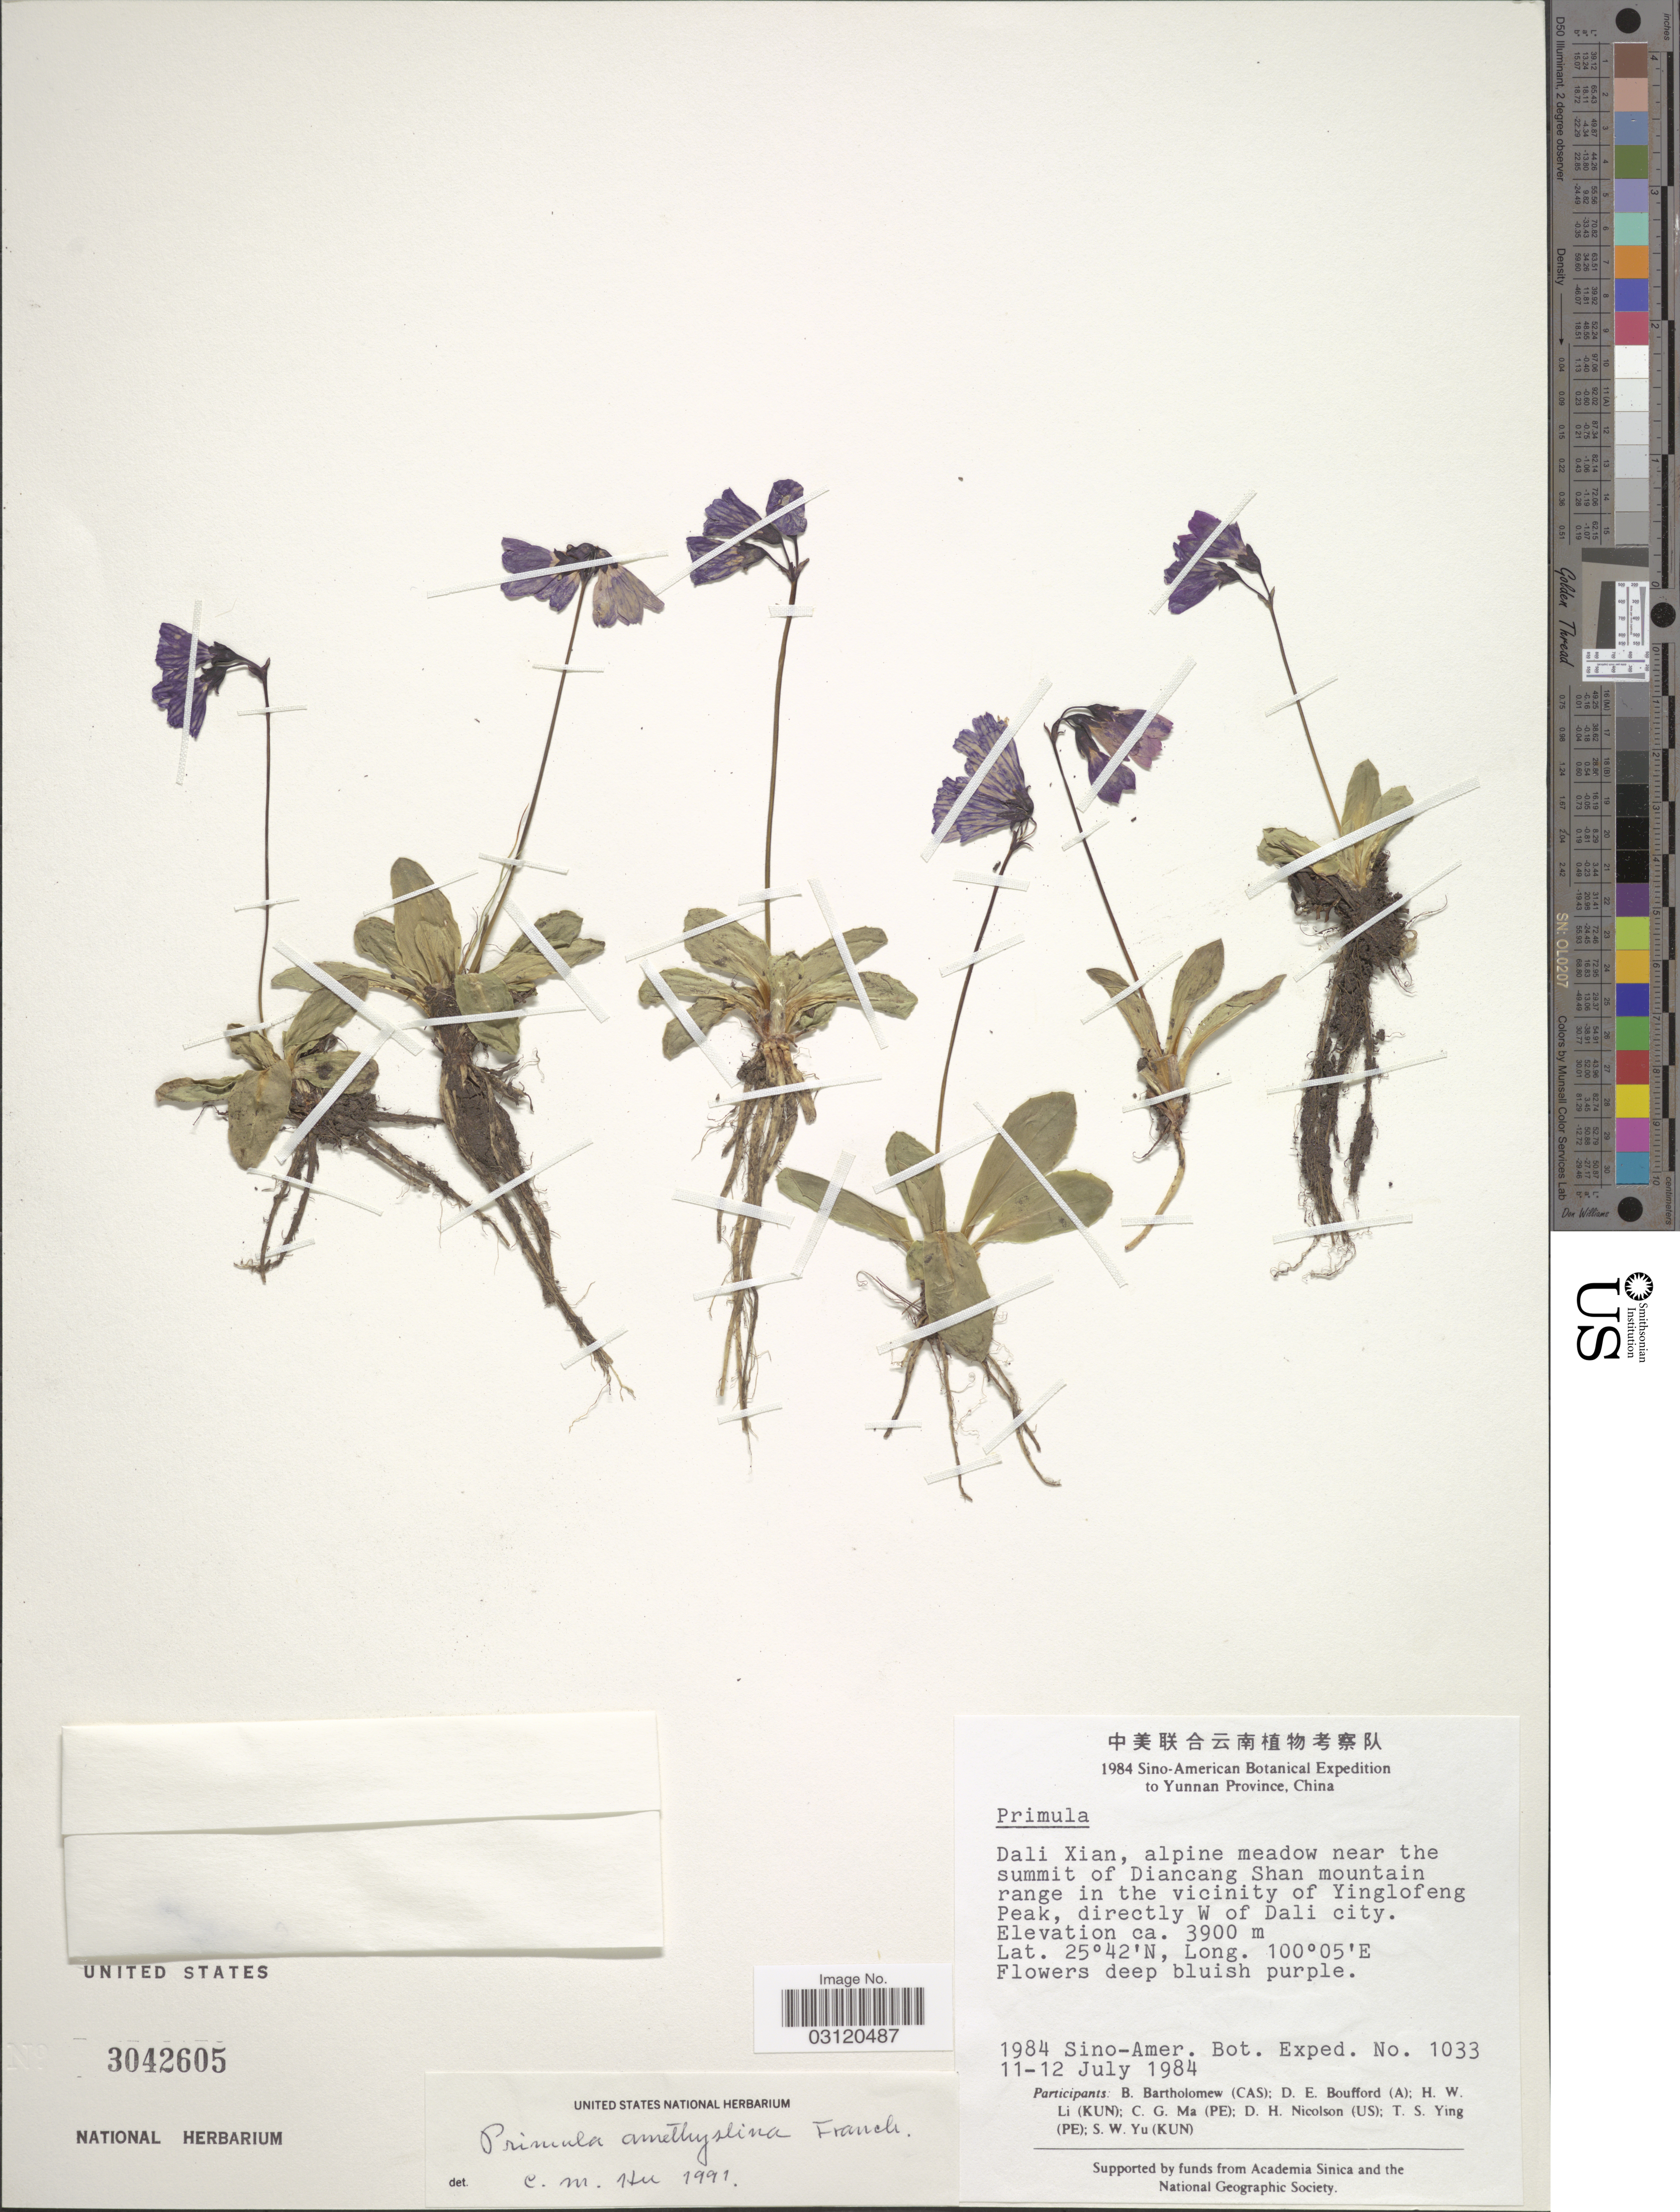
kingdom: Plantae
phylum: Tracheophyta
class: Magnoliopsida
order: Ericales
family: Primulaceae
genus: Primula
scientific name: Primula amethystina subsp. amethystina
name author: Franch.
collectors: Sino-Amer. Bot. Exped. 1984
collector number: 1033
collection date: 1984-07-11/1984-07-12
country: China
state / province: Yunnan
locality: Yunnan Province. Dali Xian, alpine meadow near the summit of Diancang Shan mountain range in the vicinity of Yinglofeng Peak, directly W of Dali city.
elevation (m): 3900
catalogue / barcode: US 3042605